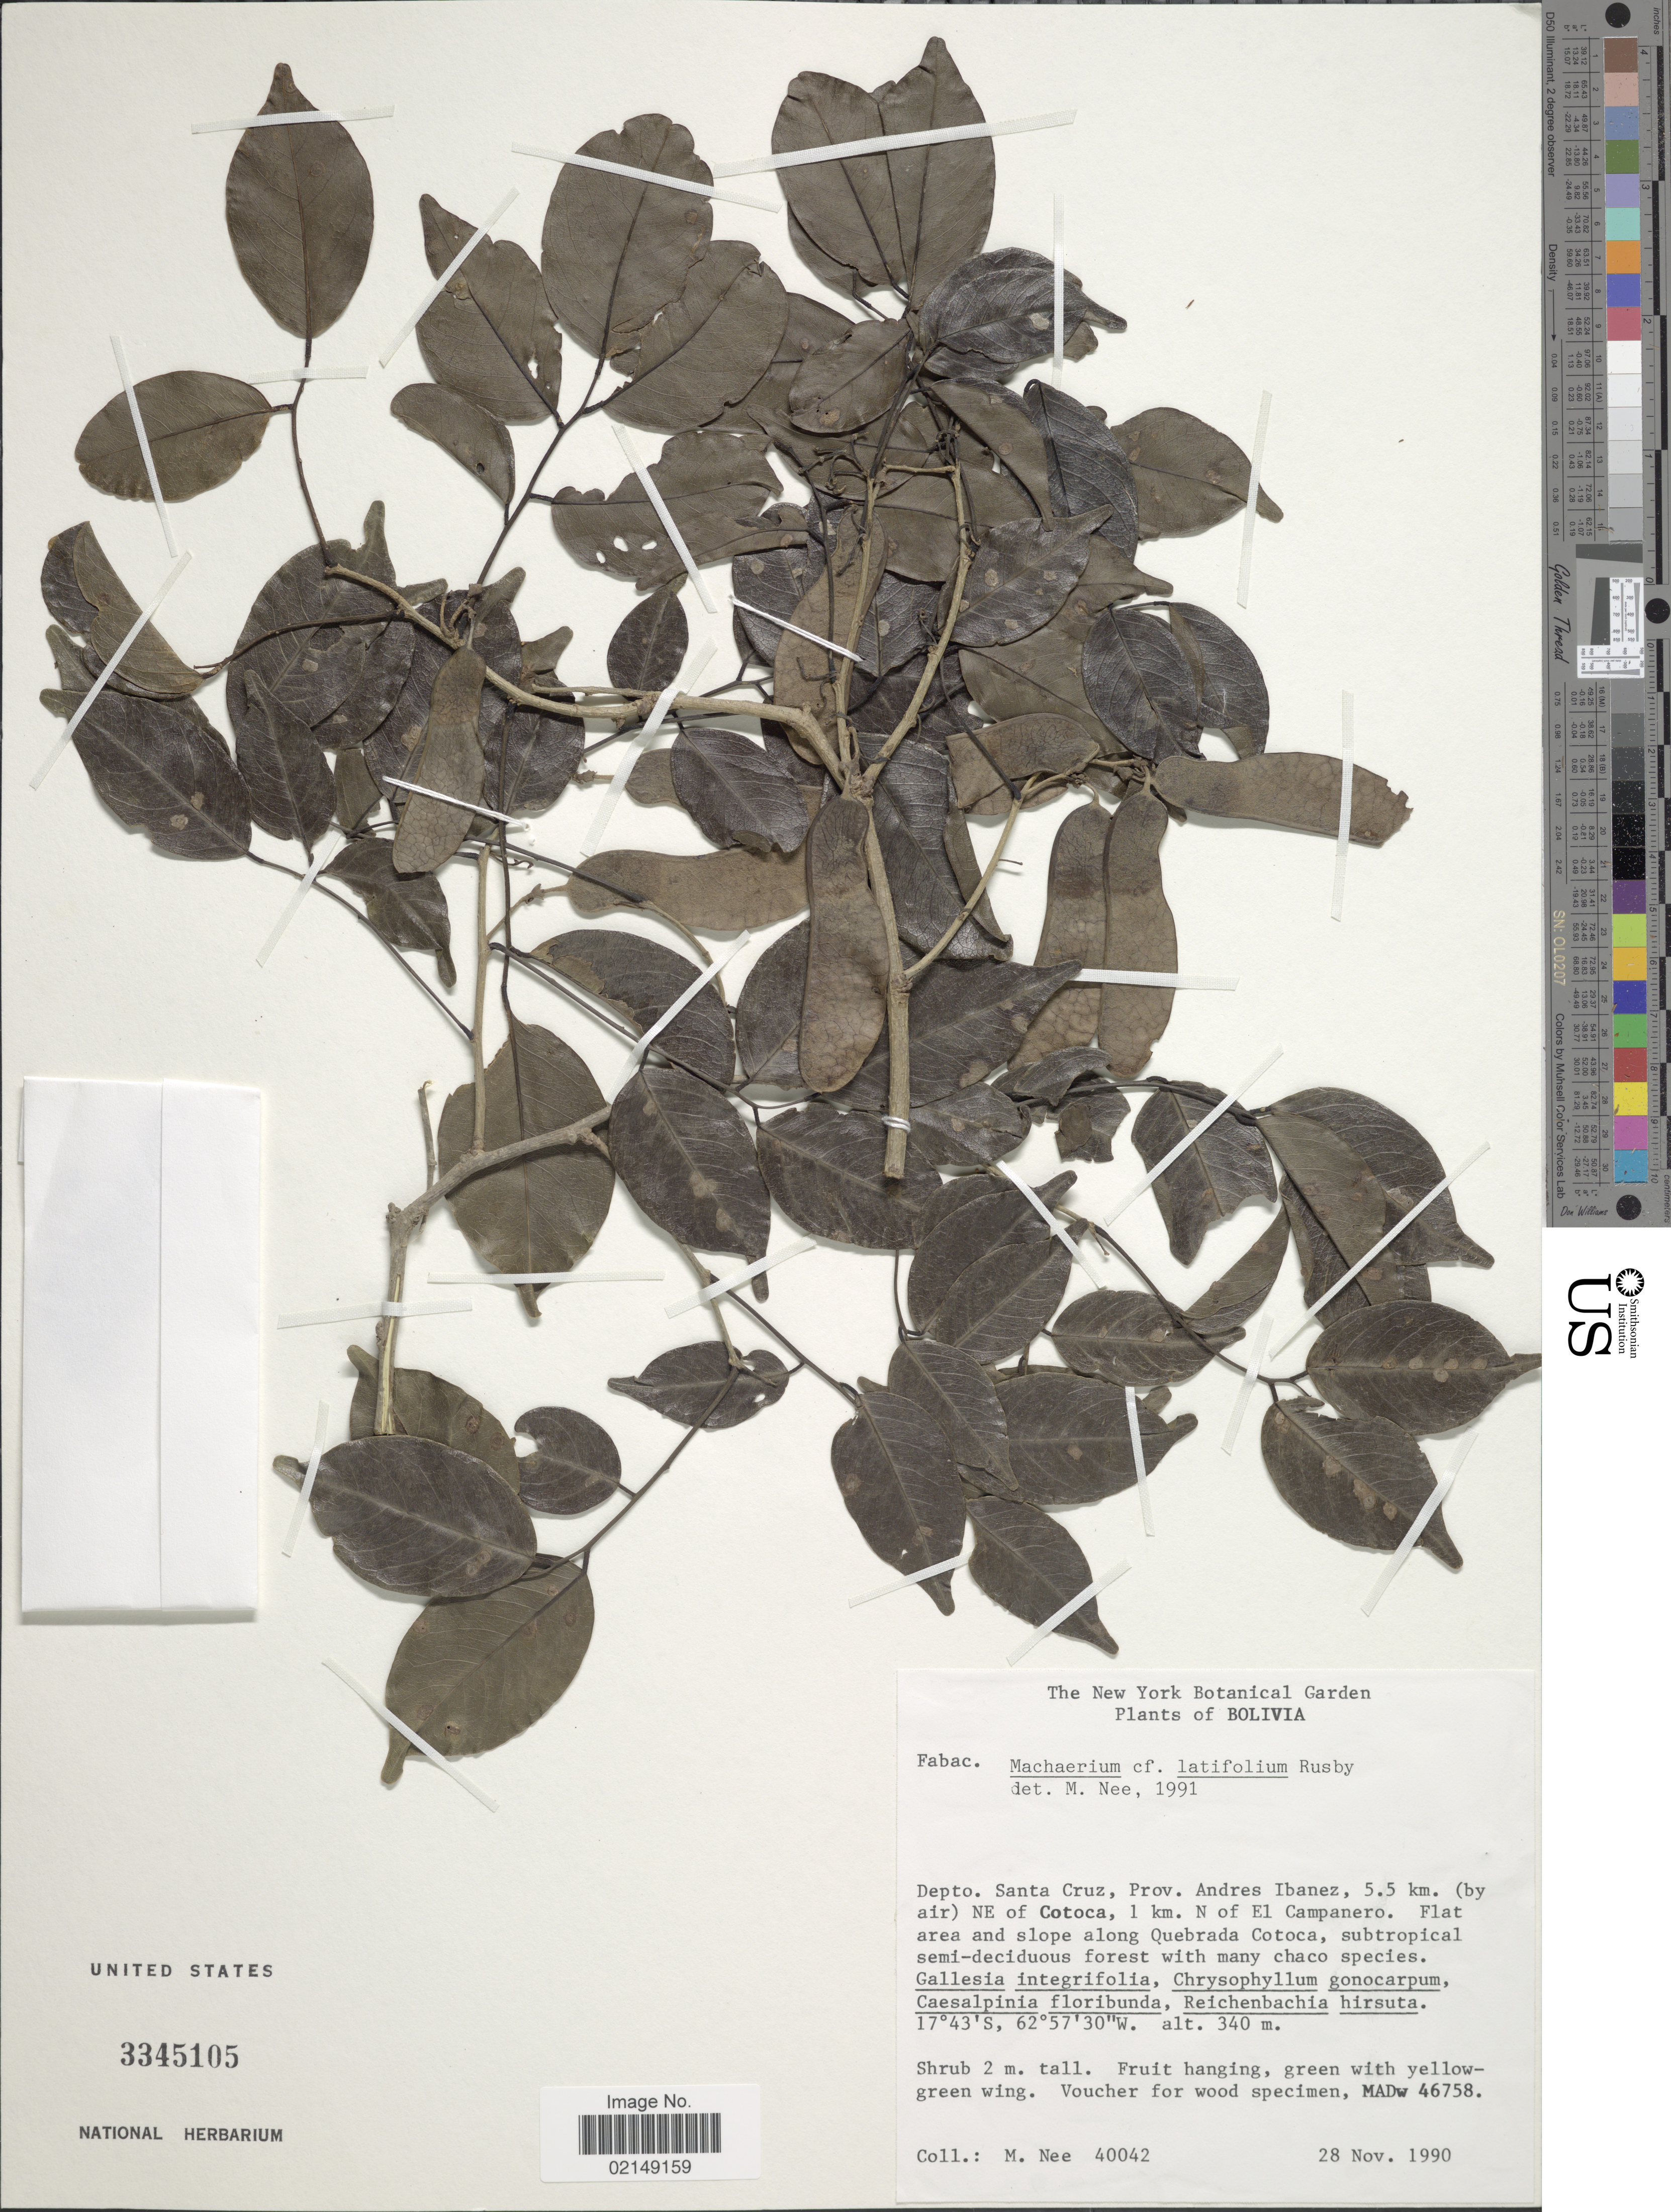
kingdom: Plantae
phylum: Tracheophyta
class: Magnoliopsida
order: Fabales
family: Fabaceae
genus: Machaerium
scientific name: Machaerium latifolium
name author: Rusby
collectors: M. Nee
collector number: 40042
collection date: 1990-11-28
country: Bolivia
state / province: Santa Cruz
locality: Prov. Andres Ibanez, 5.5 km. (by air) NE of Cotoca, 1 km. N of El Campanero, flat area slope along Quebrada Cotoca.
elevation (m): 340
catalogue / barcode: US 3345105